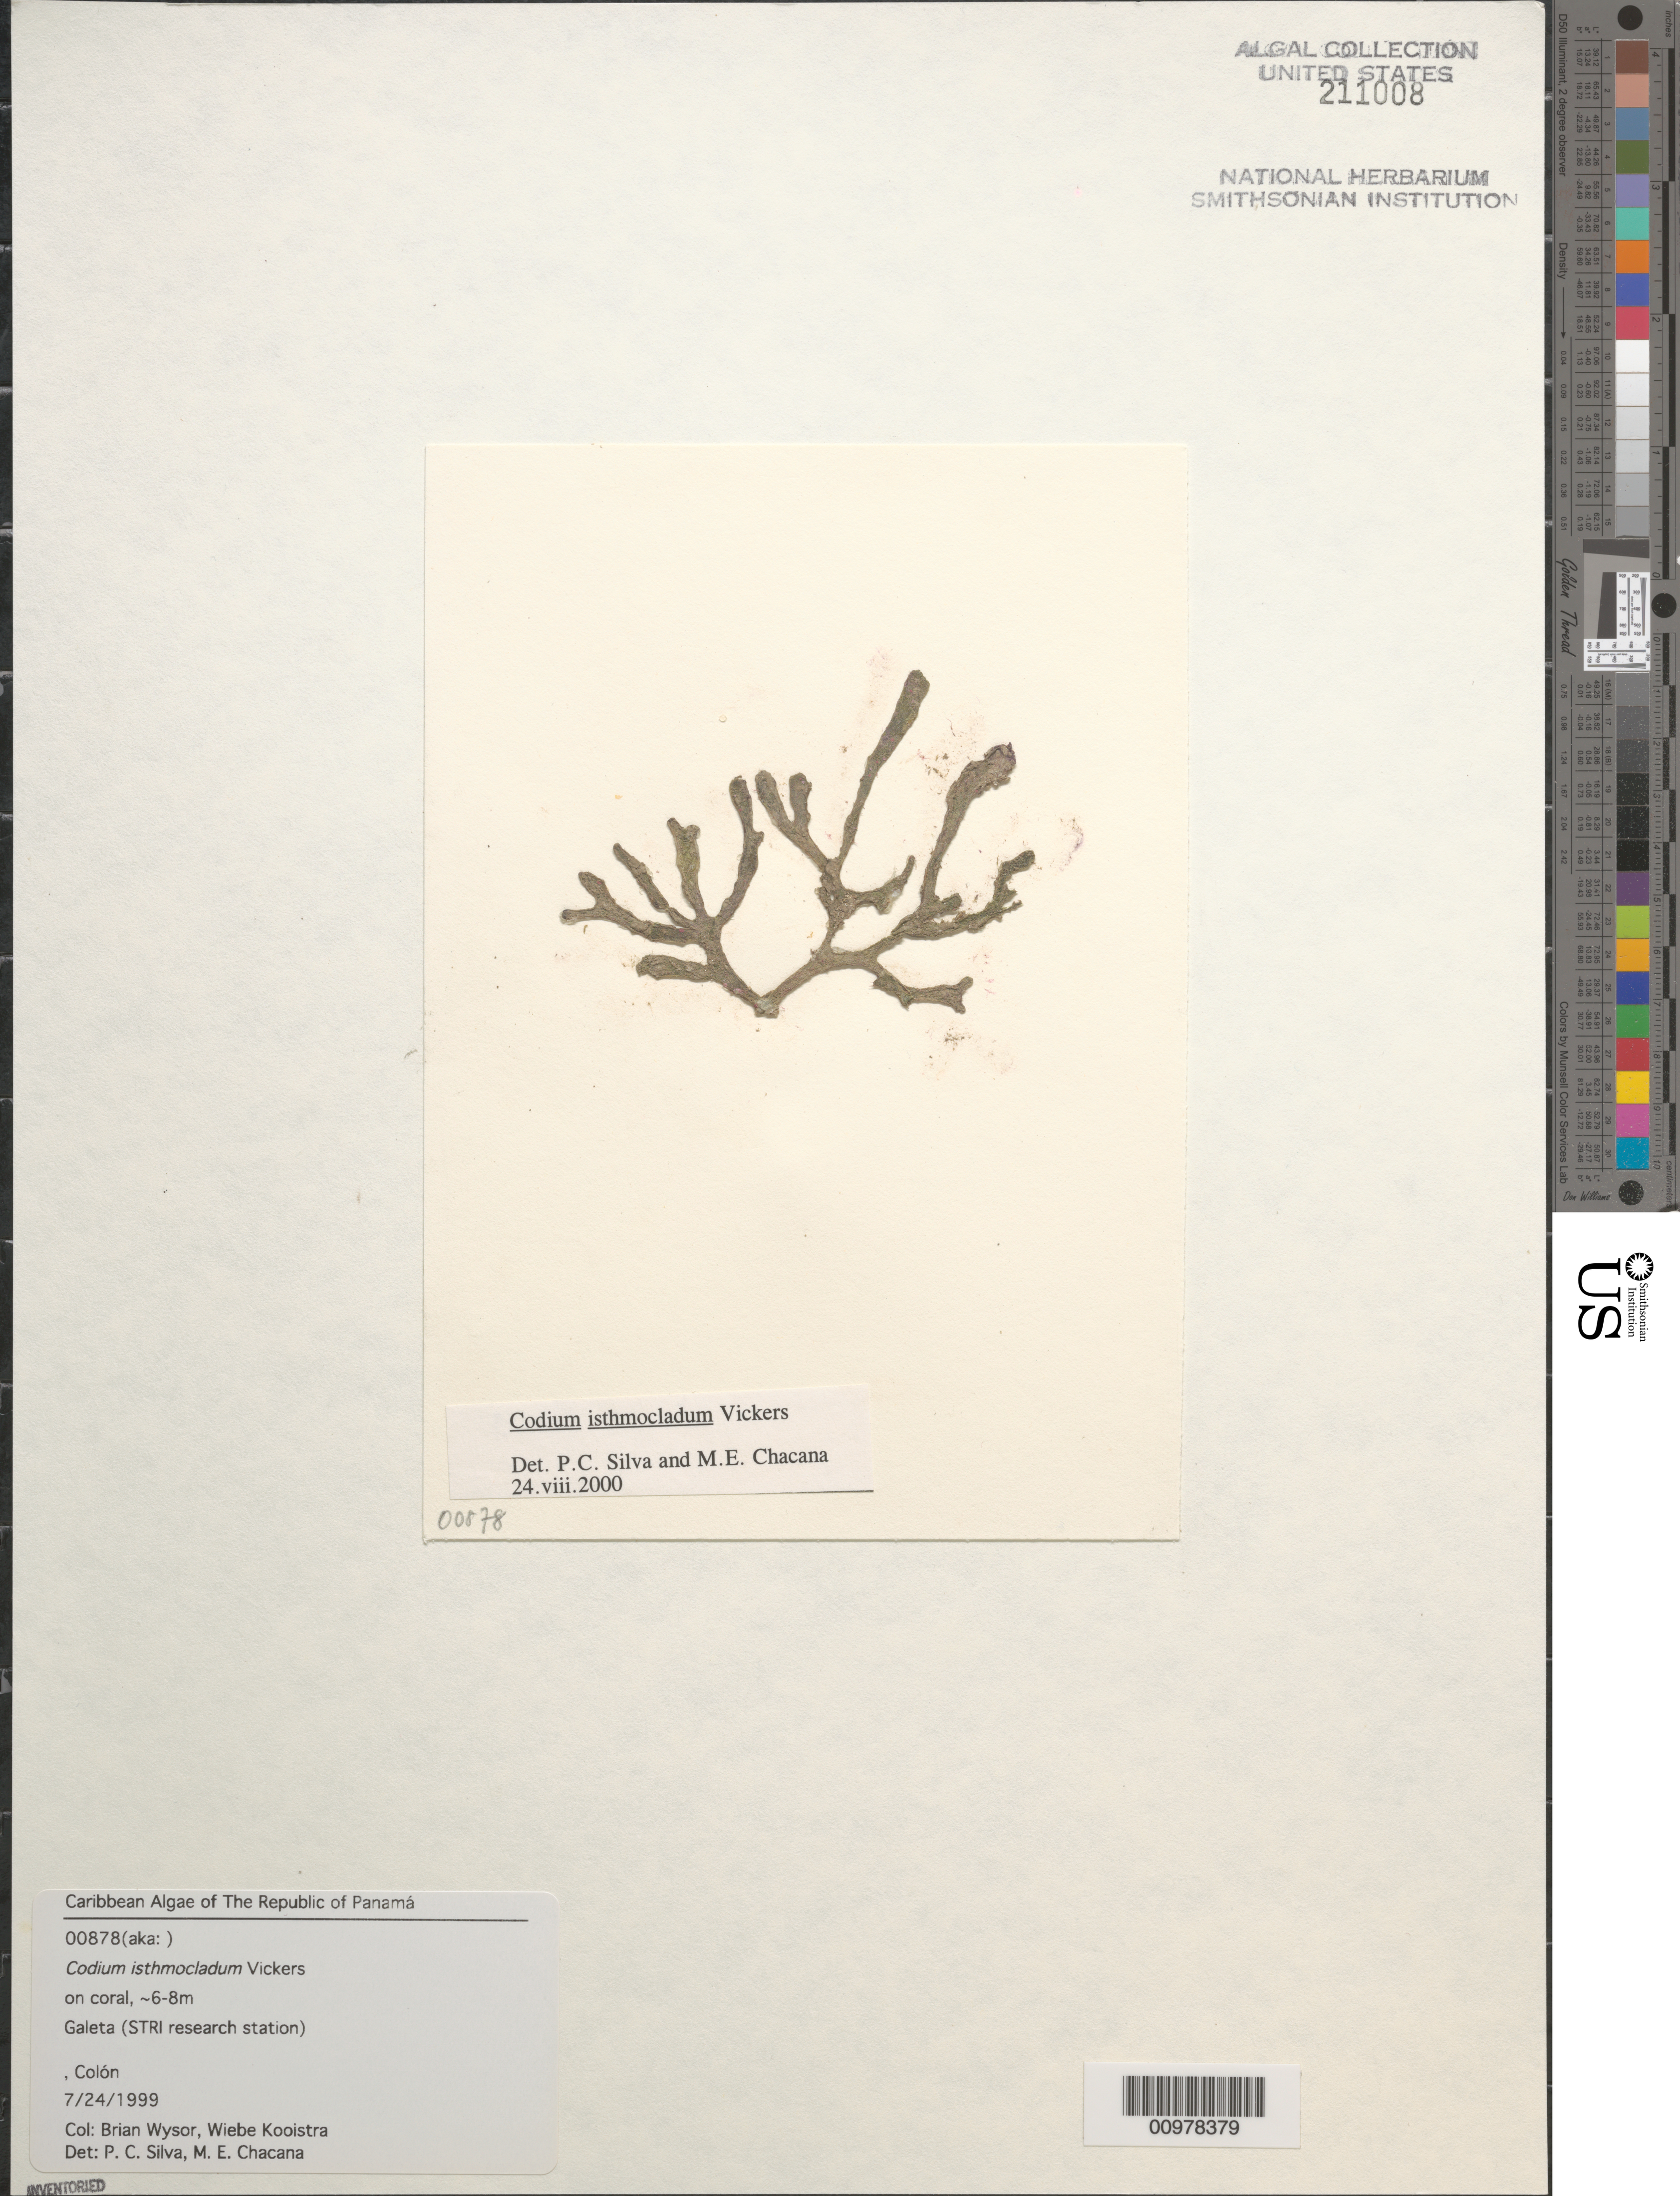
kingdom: Plantae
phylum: Chlorophyta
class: Ulvophyceae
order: Bryopsidales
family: Codiaceae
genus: Codium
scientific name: Codium isthmocladum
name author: Vickers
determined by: Pedroche, F. F.; Silva, P. C.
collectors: B. Wysor & W. Kooistra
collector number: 00878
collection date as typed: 24 Jul 1999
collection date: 1999-07-24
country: Panama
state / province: Colón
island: Galeta Island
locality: STRI (Smithsonian Tropical Research Institute) research station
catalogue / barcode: US 211008